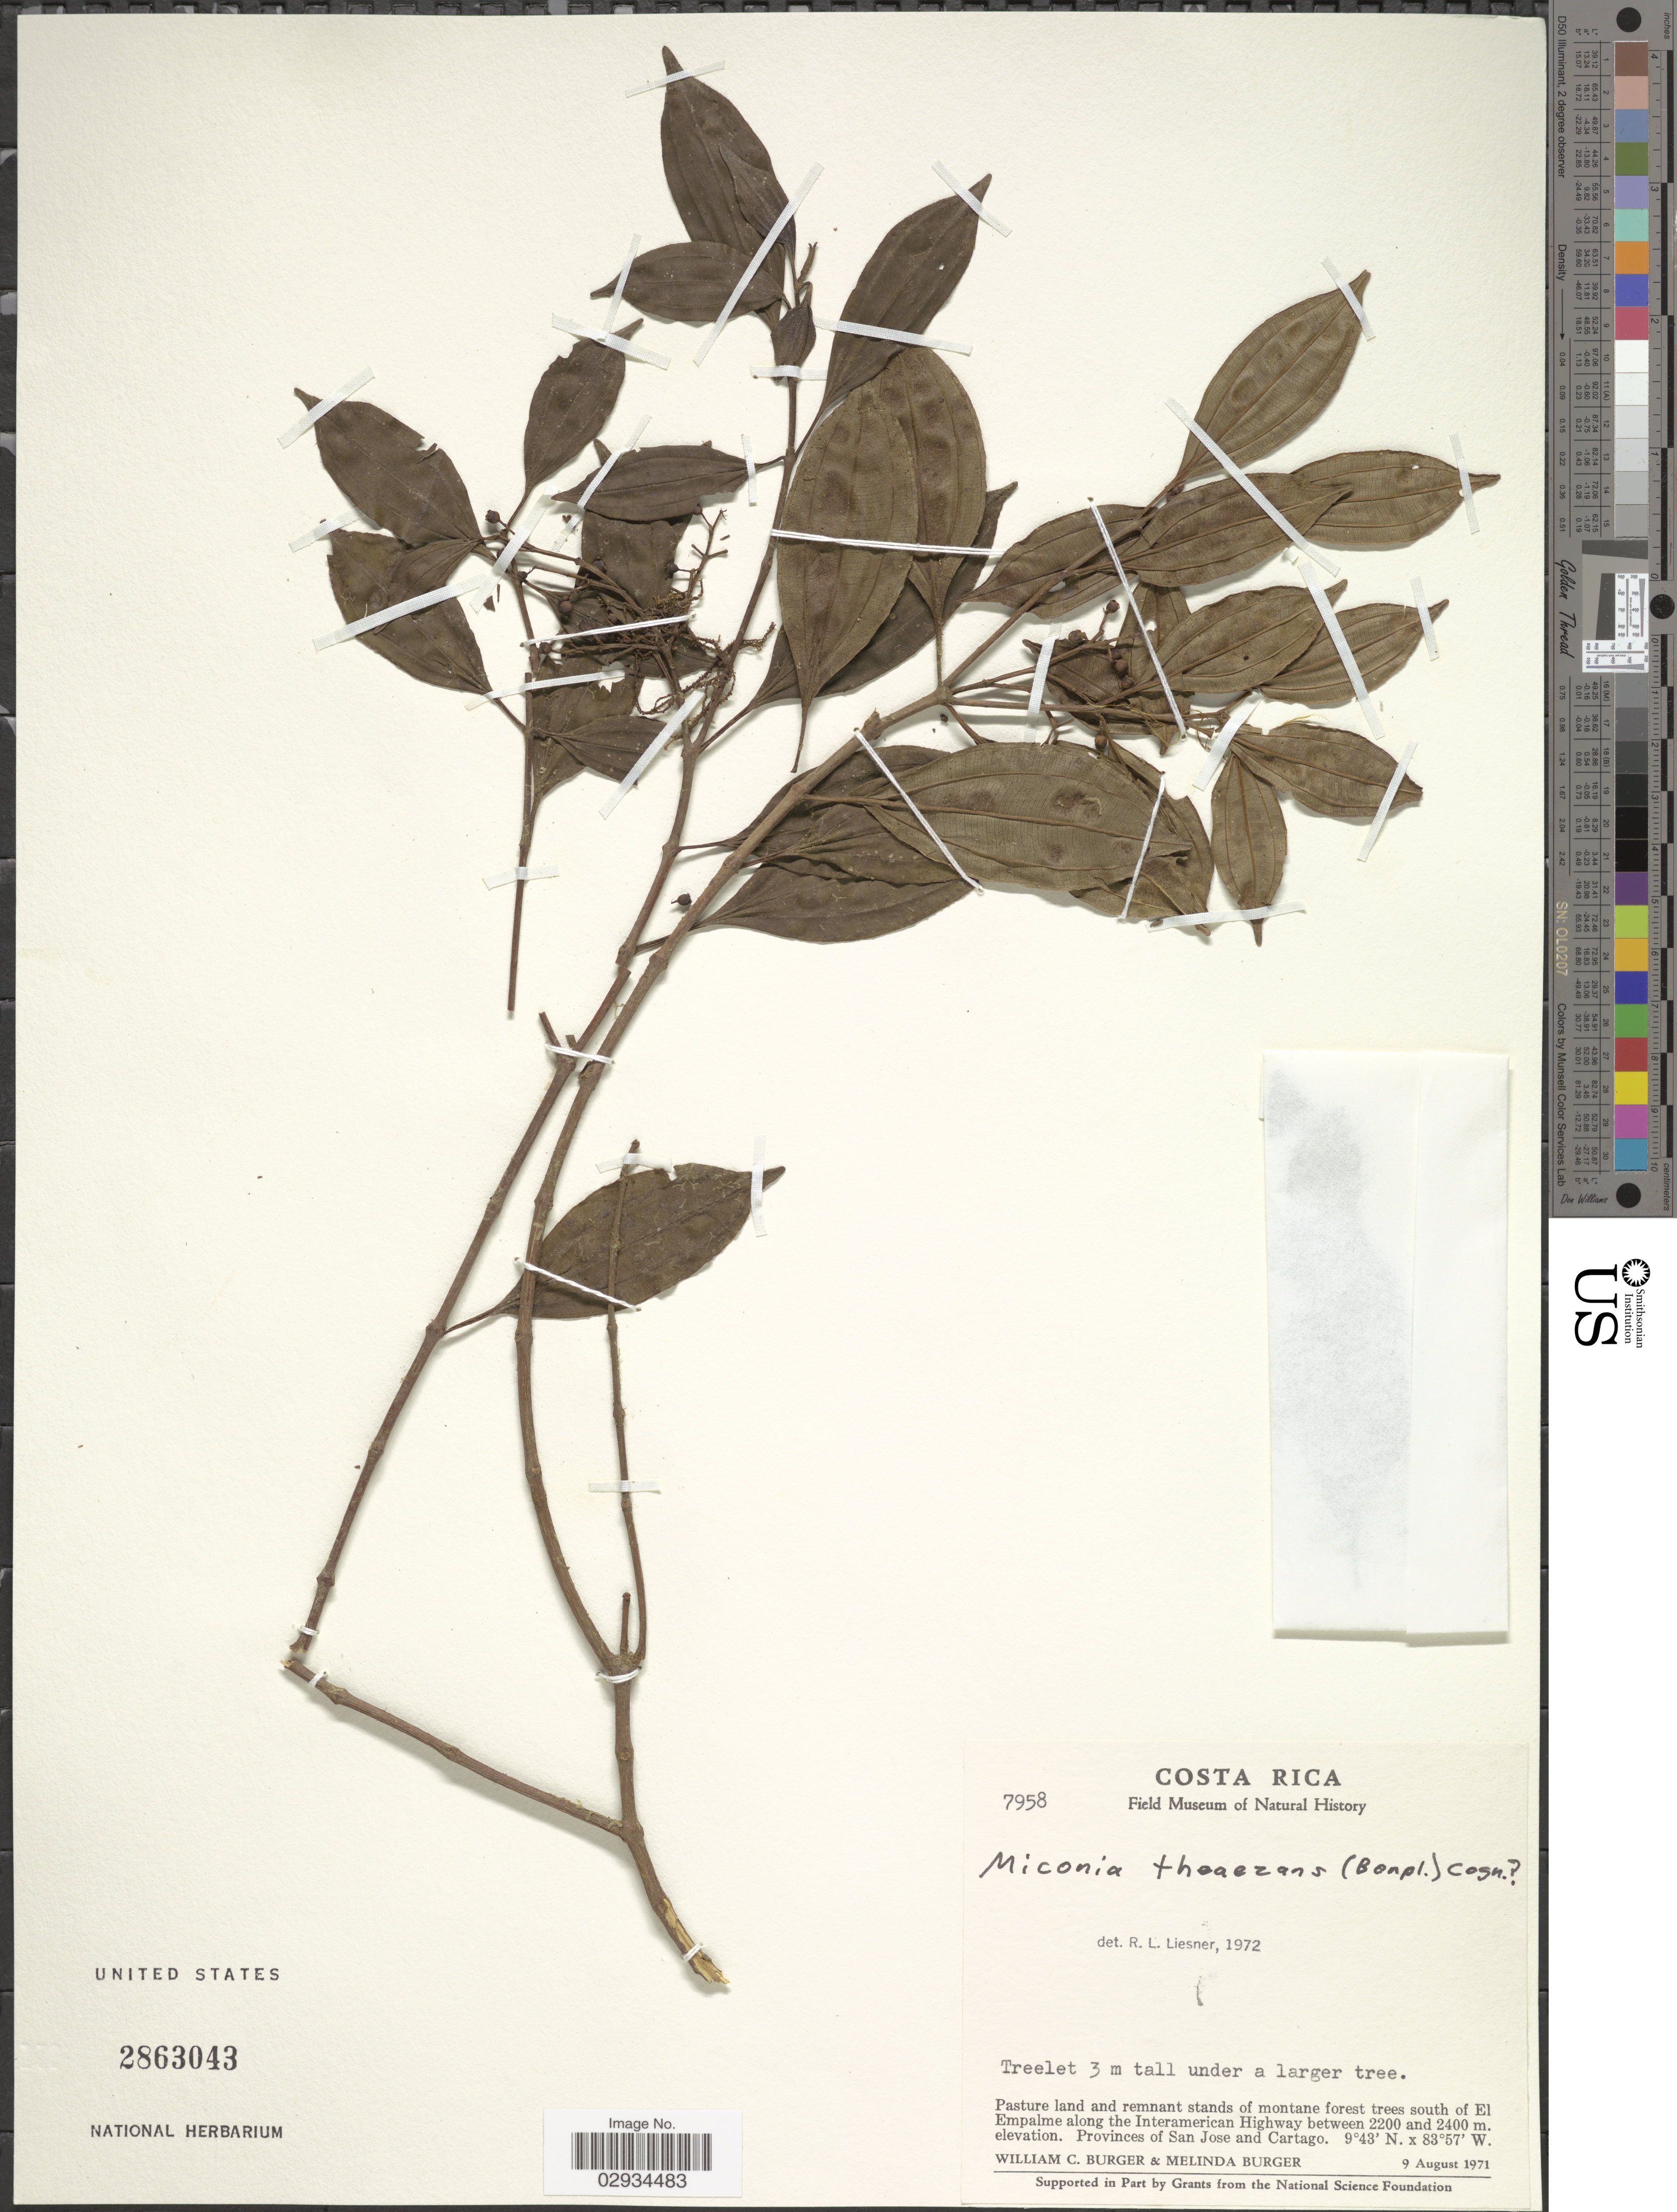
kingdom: Plantae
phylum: Tracheophyta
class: Magnoliopsida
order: Myrtales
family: Melastomataceae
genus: Miconia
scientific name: Miconia theizans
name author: (Bonpl.) Cogn.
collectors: W. Burger & M. Burger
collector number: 7958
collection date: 1971-08-09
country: Costa Rica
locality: South of El Empalme along the Interamerican Highway. Provinces of San Jose and Cartago.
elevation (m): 2200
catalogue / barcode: US 2863043